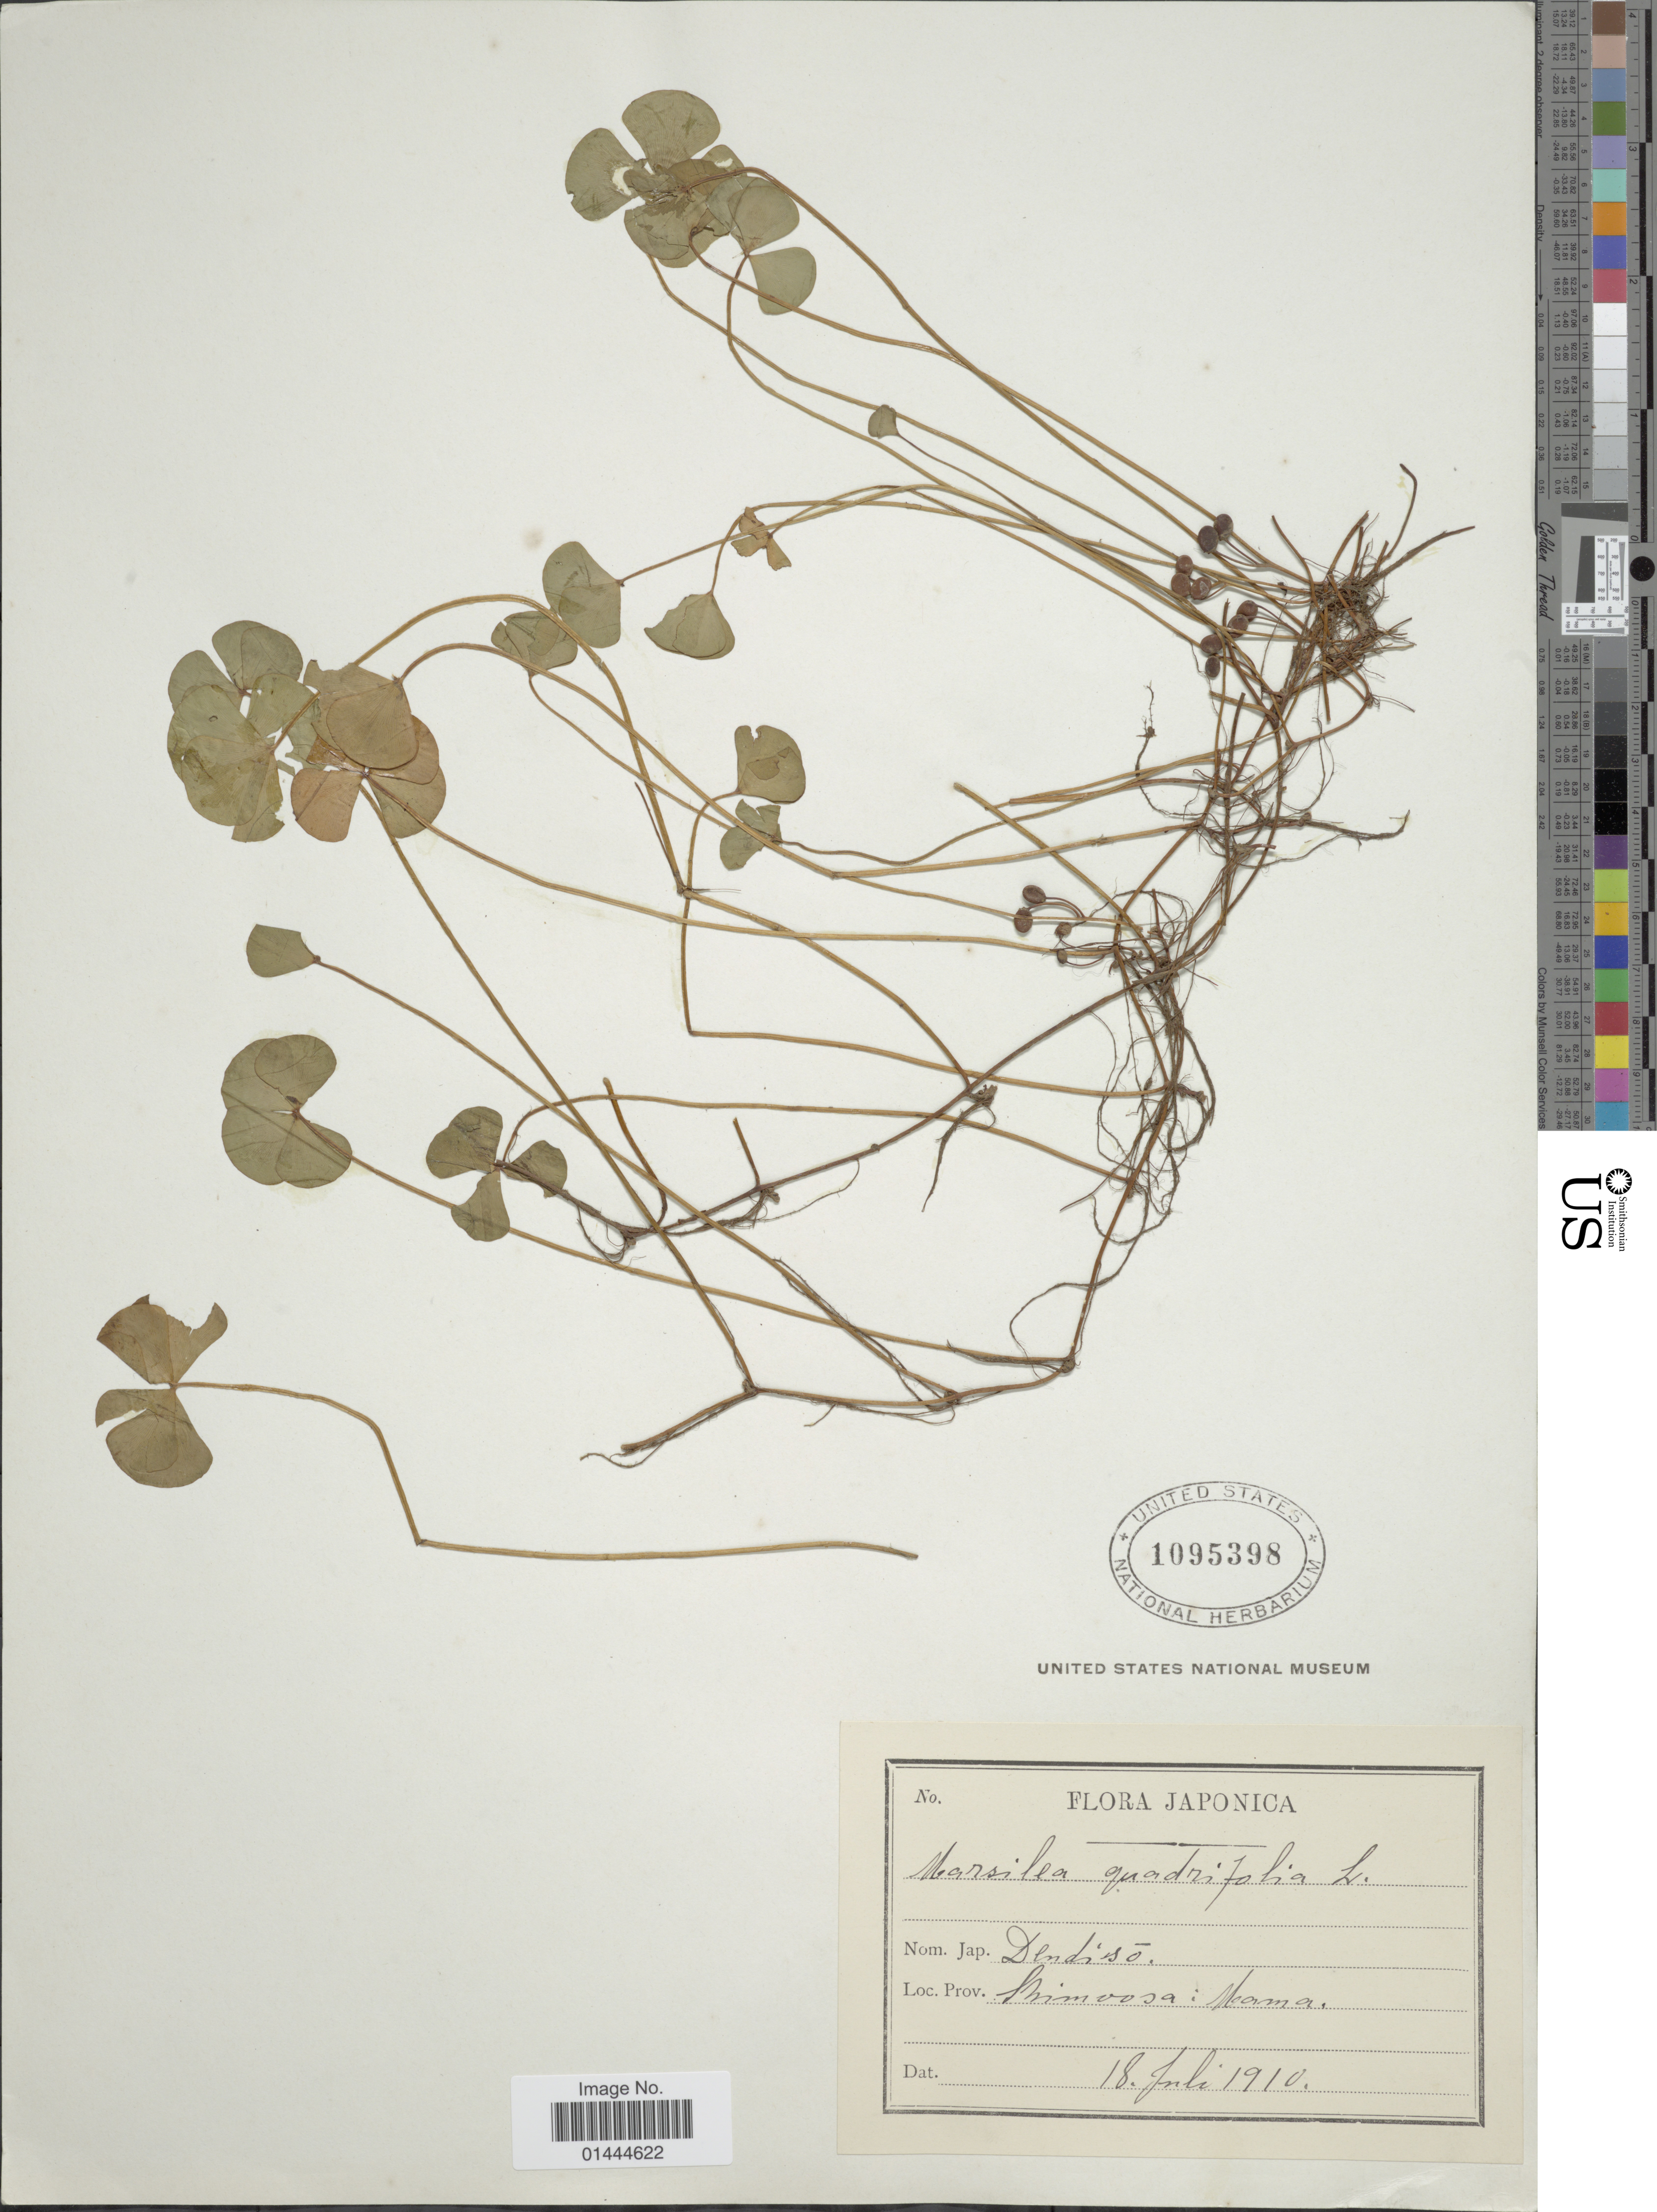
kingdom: Plantae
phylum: Tracheophyta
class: Polypodiopsida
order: Salviniales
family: Marsileaceae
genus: Marsilea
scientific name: Marsilea quadrifolia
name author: L.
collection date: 1910-07-18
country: Japan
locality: Shimoosa, Mama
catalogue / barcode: US 1095398